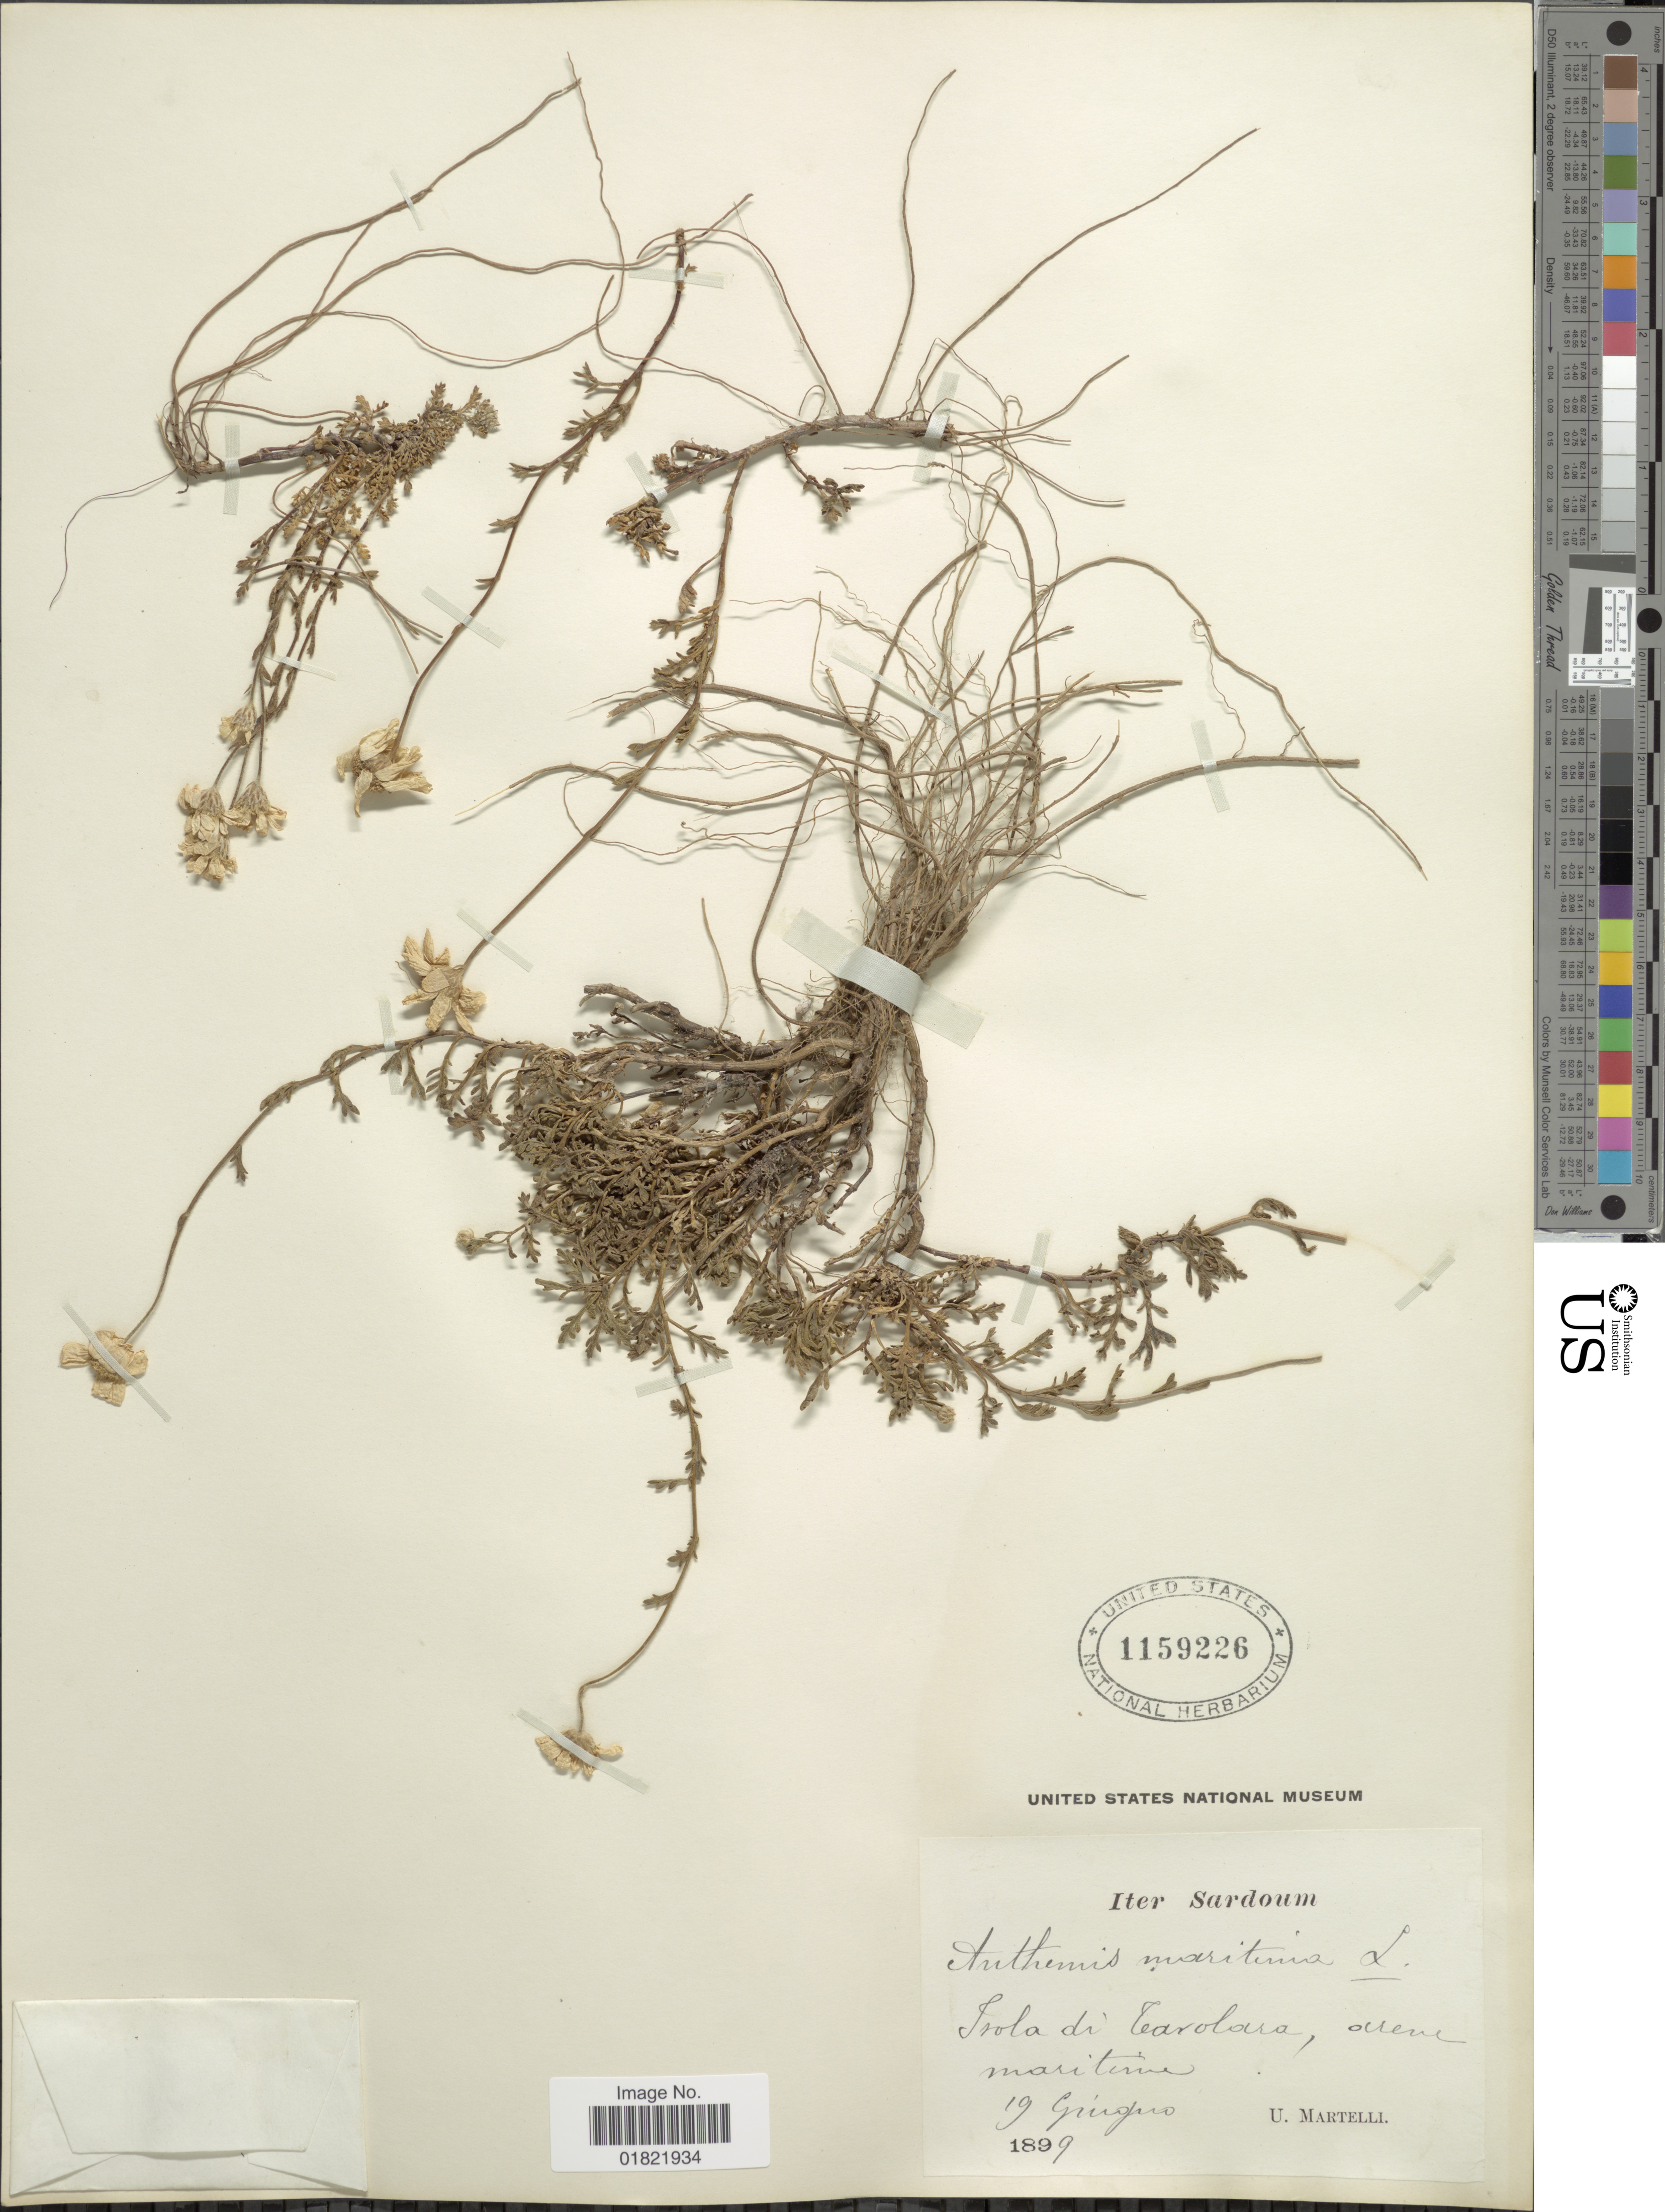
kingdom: Plantae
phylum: Tracheophyta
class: Magnoliopsida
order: Asterales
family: Asteraceae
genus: Anthemis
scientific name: Anthemis maritima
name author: L.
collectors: U. Martelli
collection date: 1899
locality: Sardoum, Isola di Tearoloua, arene martime [interpreted]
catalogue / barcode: US 1159226